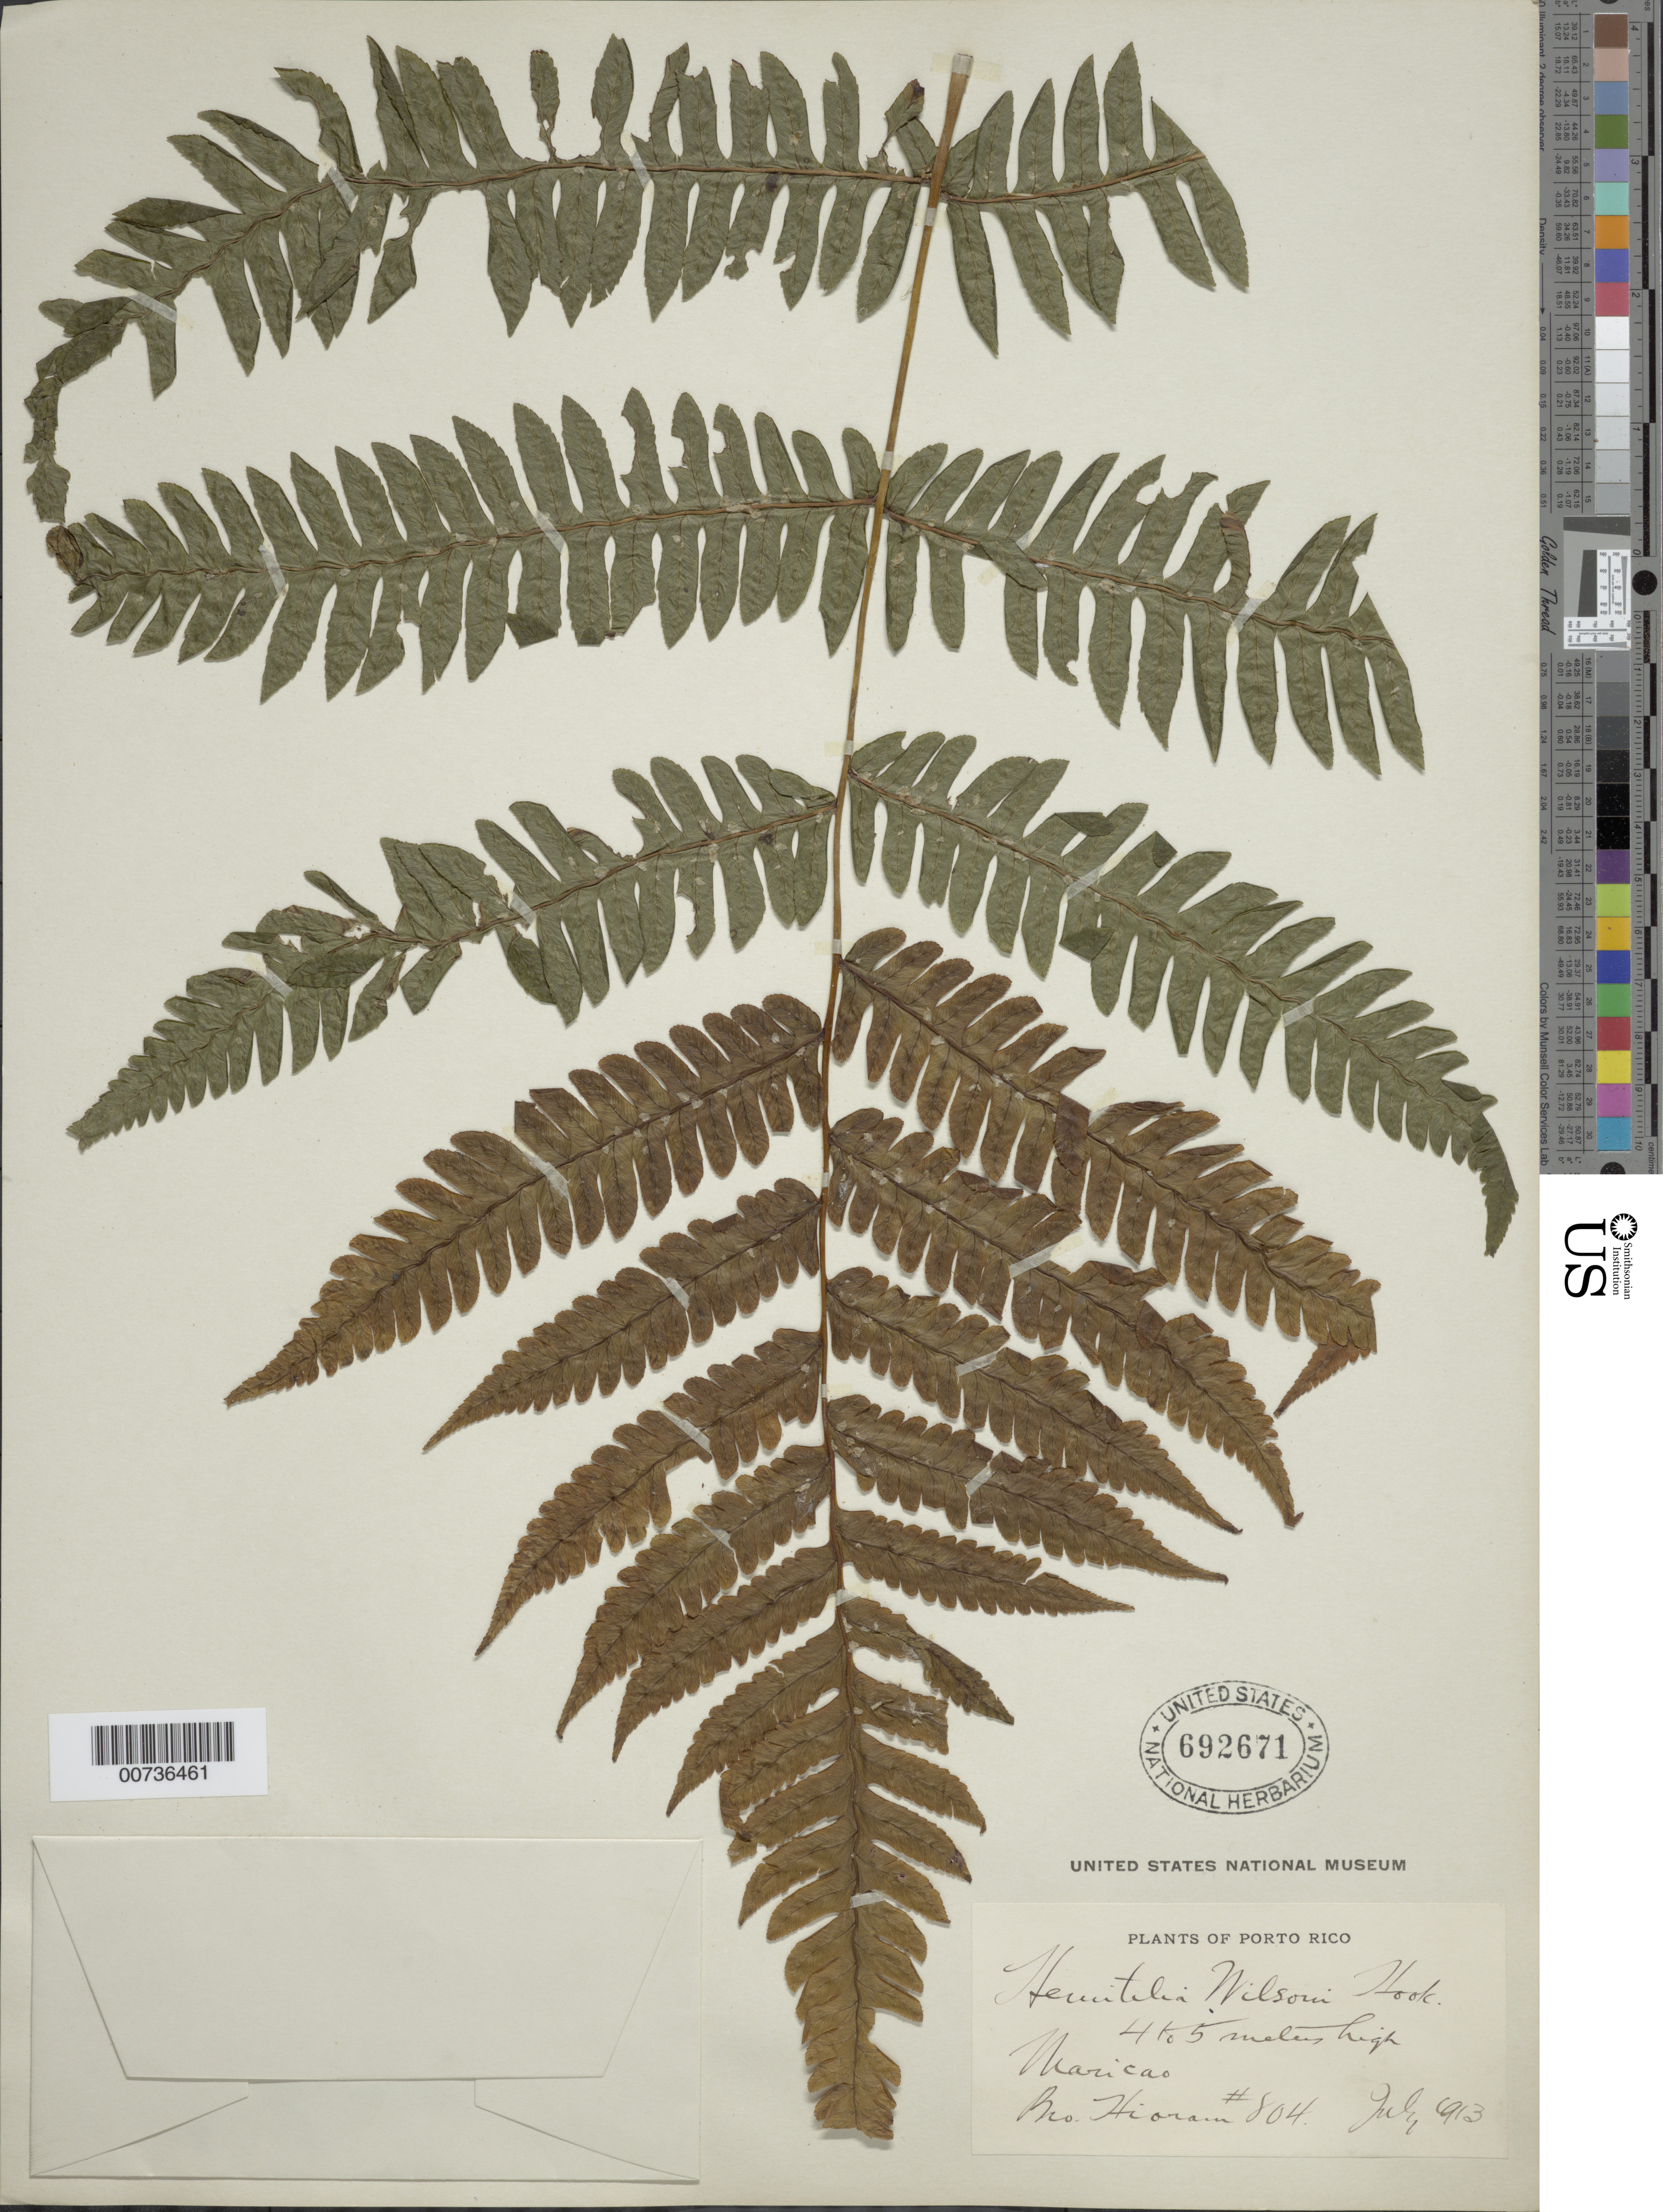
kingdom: Plantae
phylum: Tracheophyta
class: Polypodiopsida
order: Cyatheales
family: Cyatheaceae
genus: Cyathea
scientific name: Cyathea arborea x C. horrida (L.) Sm.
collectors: Bro. Hioram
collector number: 804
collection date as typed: Jul 1913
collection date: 1913-07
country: Puerto Rico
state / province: Maricao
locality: Maricao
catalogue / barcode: US 692671